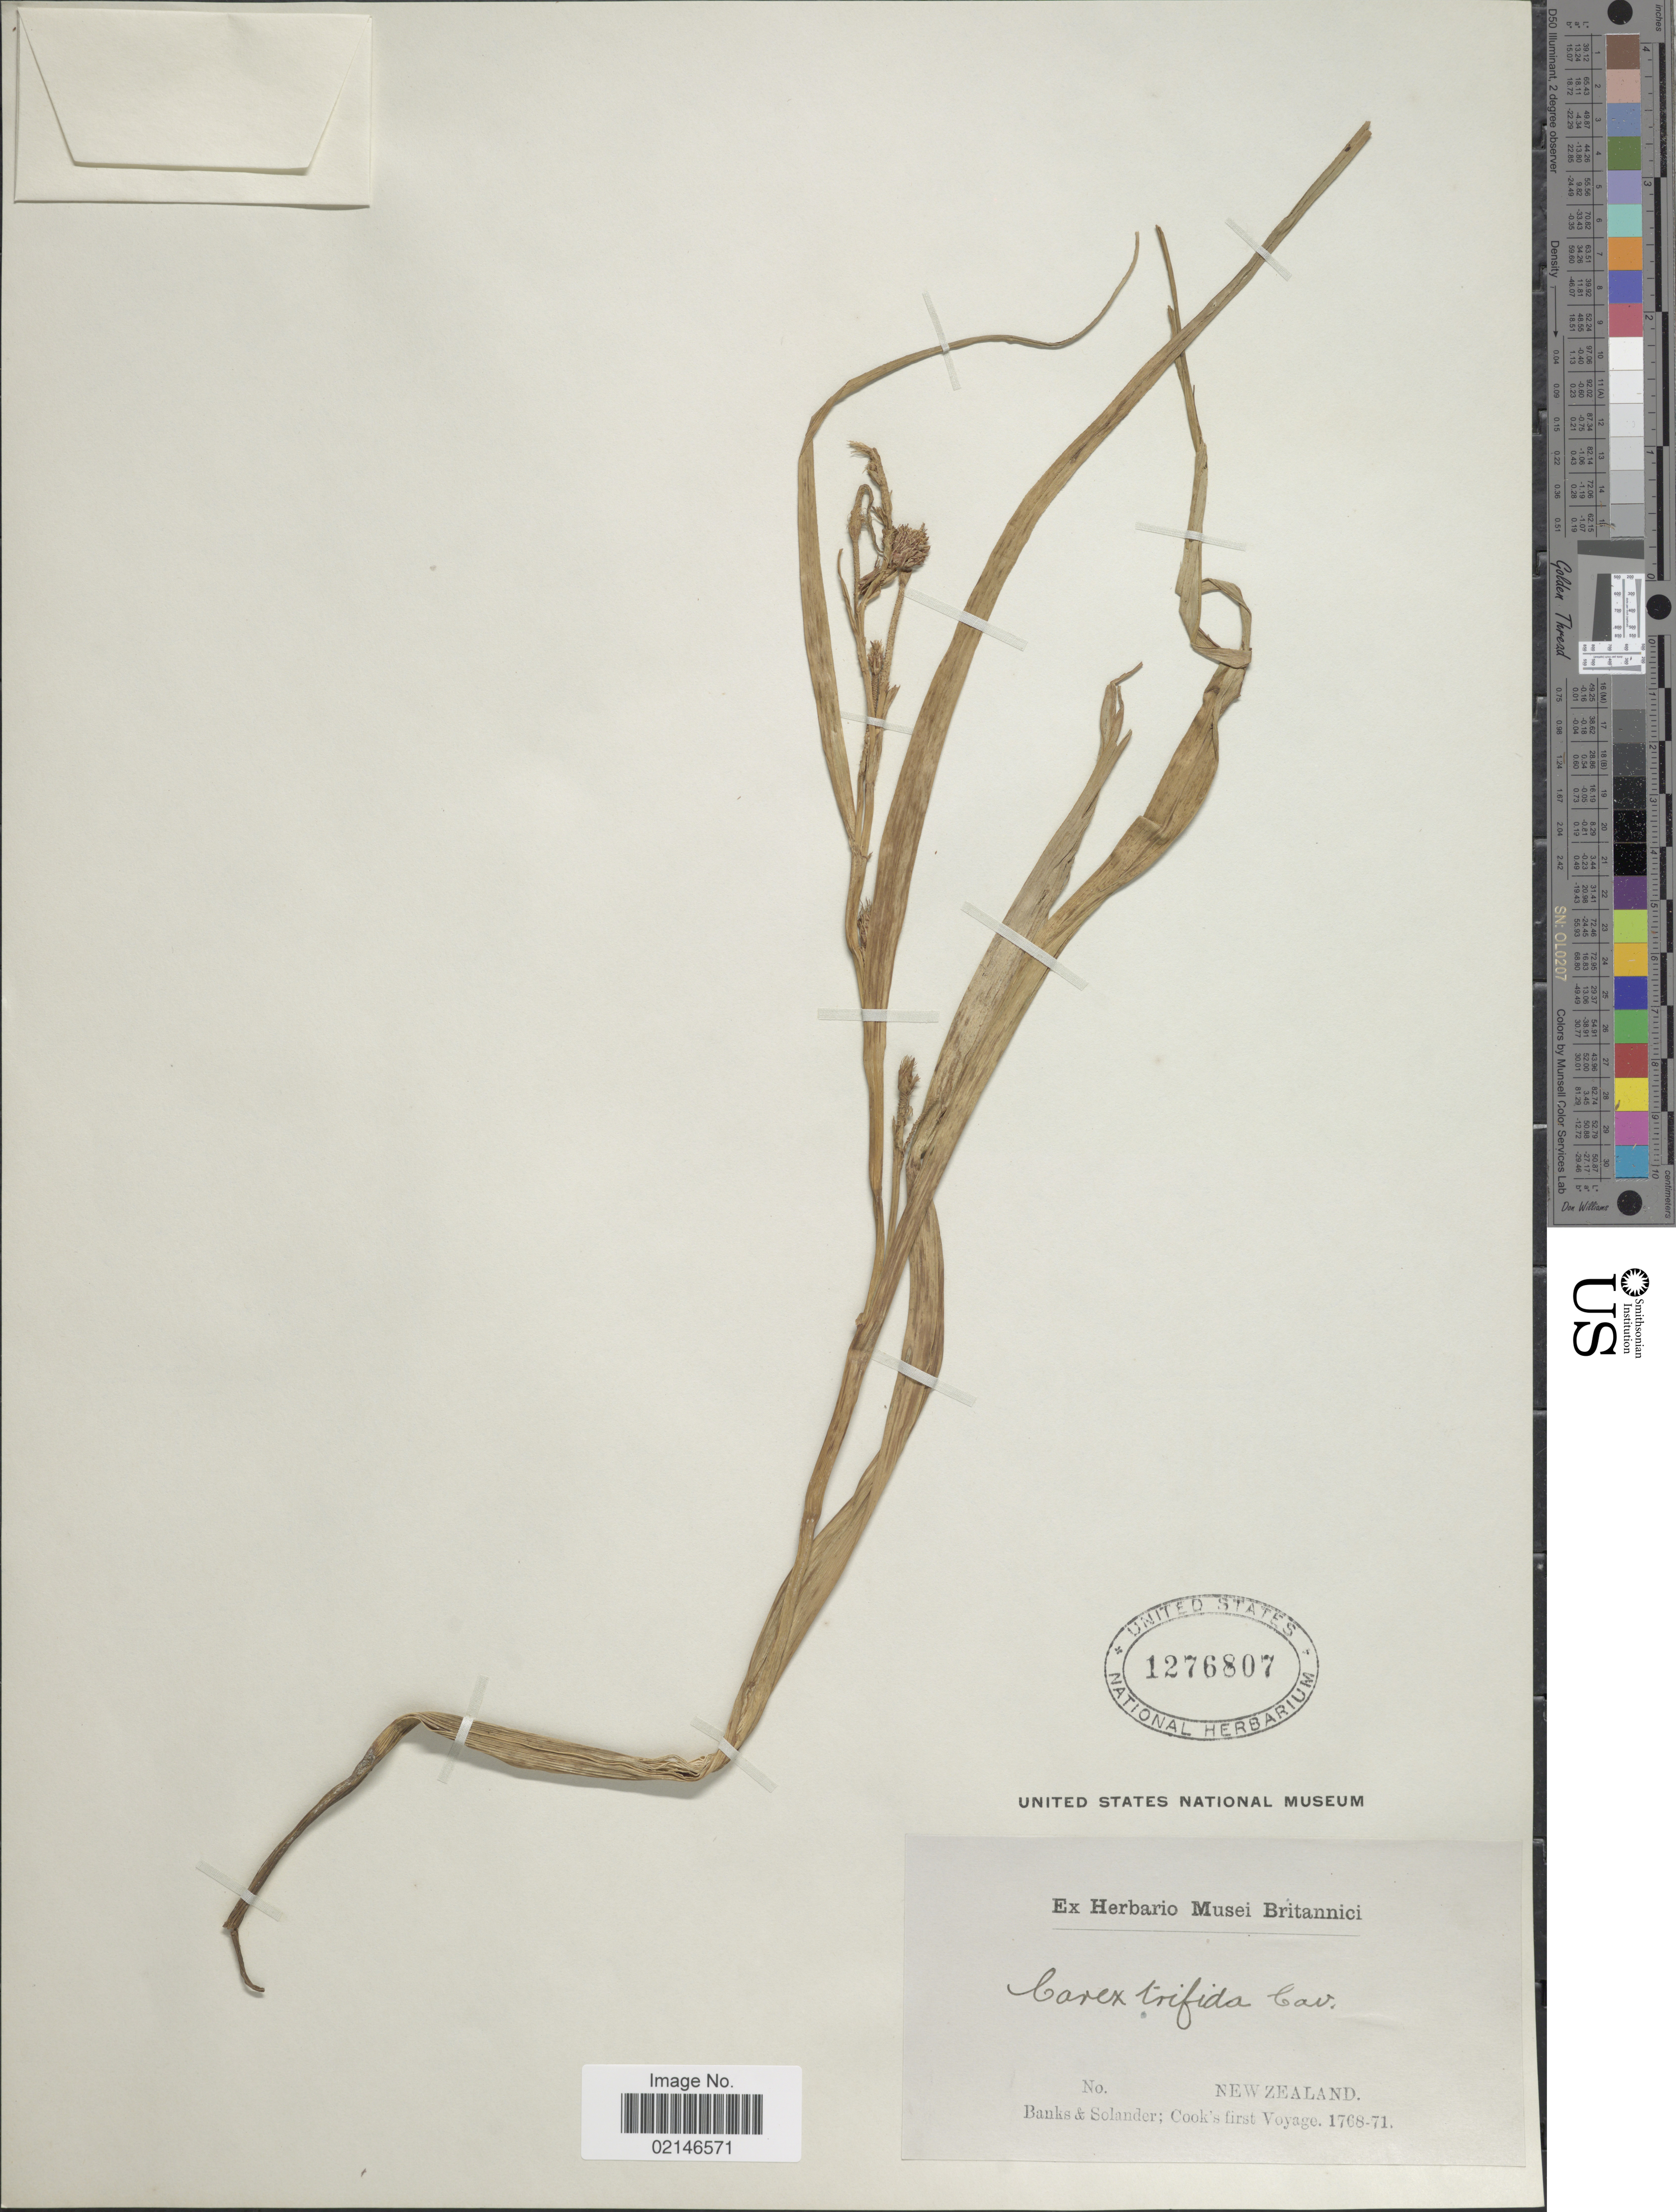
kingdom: Plantae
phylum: Tracheophyta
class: Liliopsida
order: Poales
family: Cyperaceae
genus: Carex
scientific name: Carex trifida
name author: Cav.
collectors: -- Banks & -- Solander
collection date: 1768/1771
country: New Zealand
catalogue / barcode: US 1276807